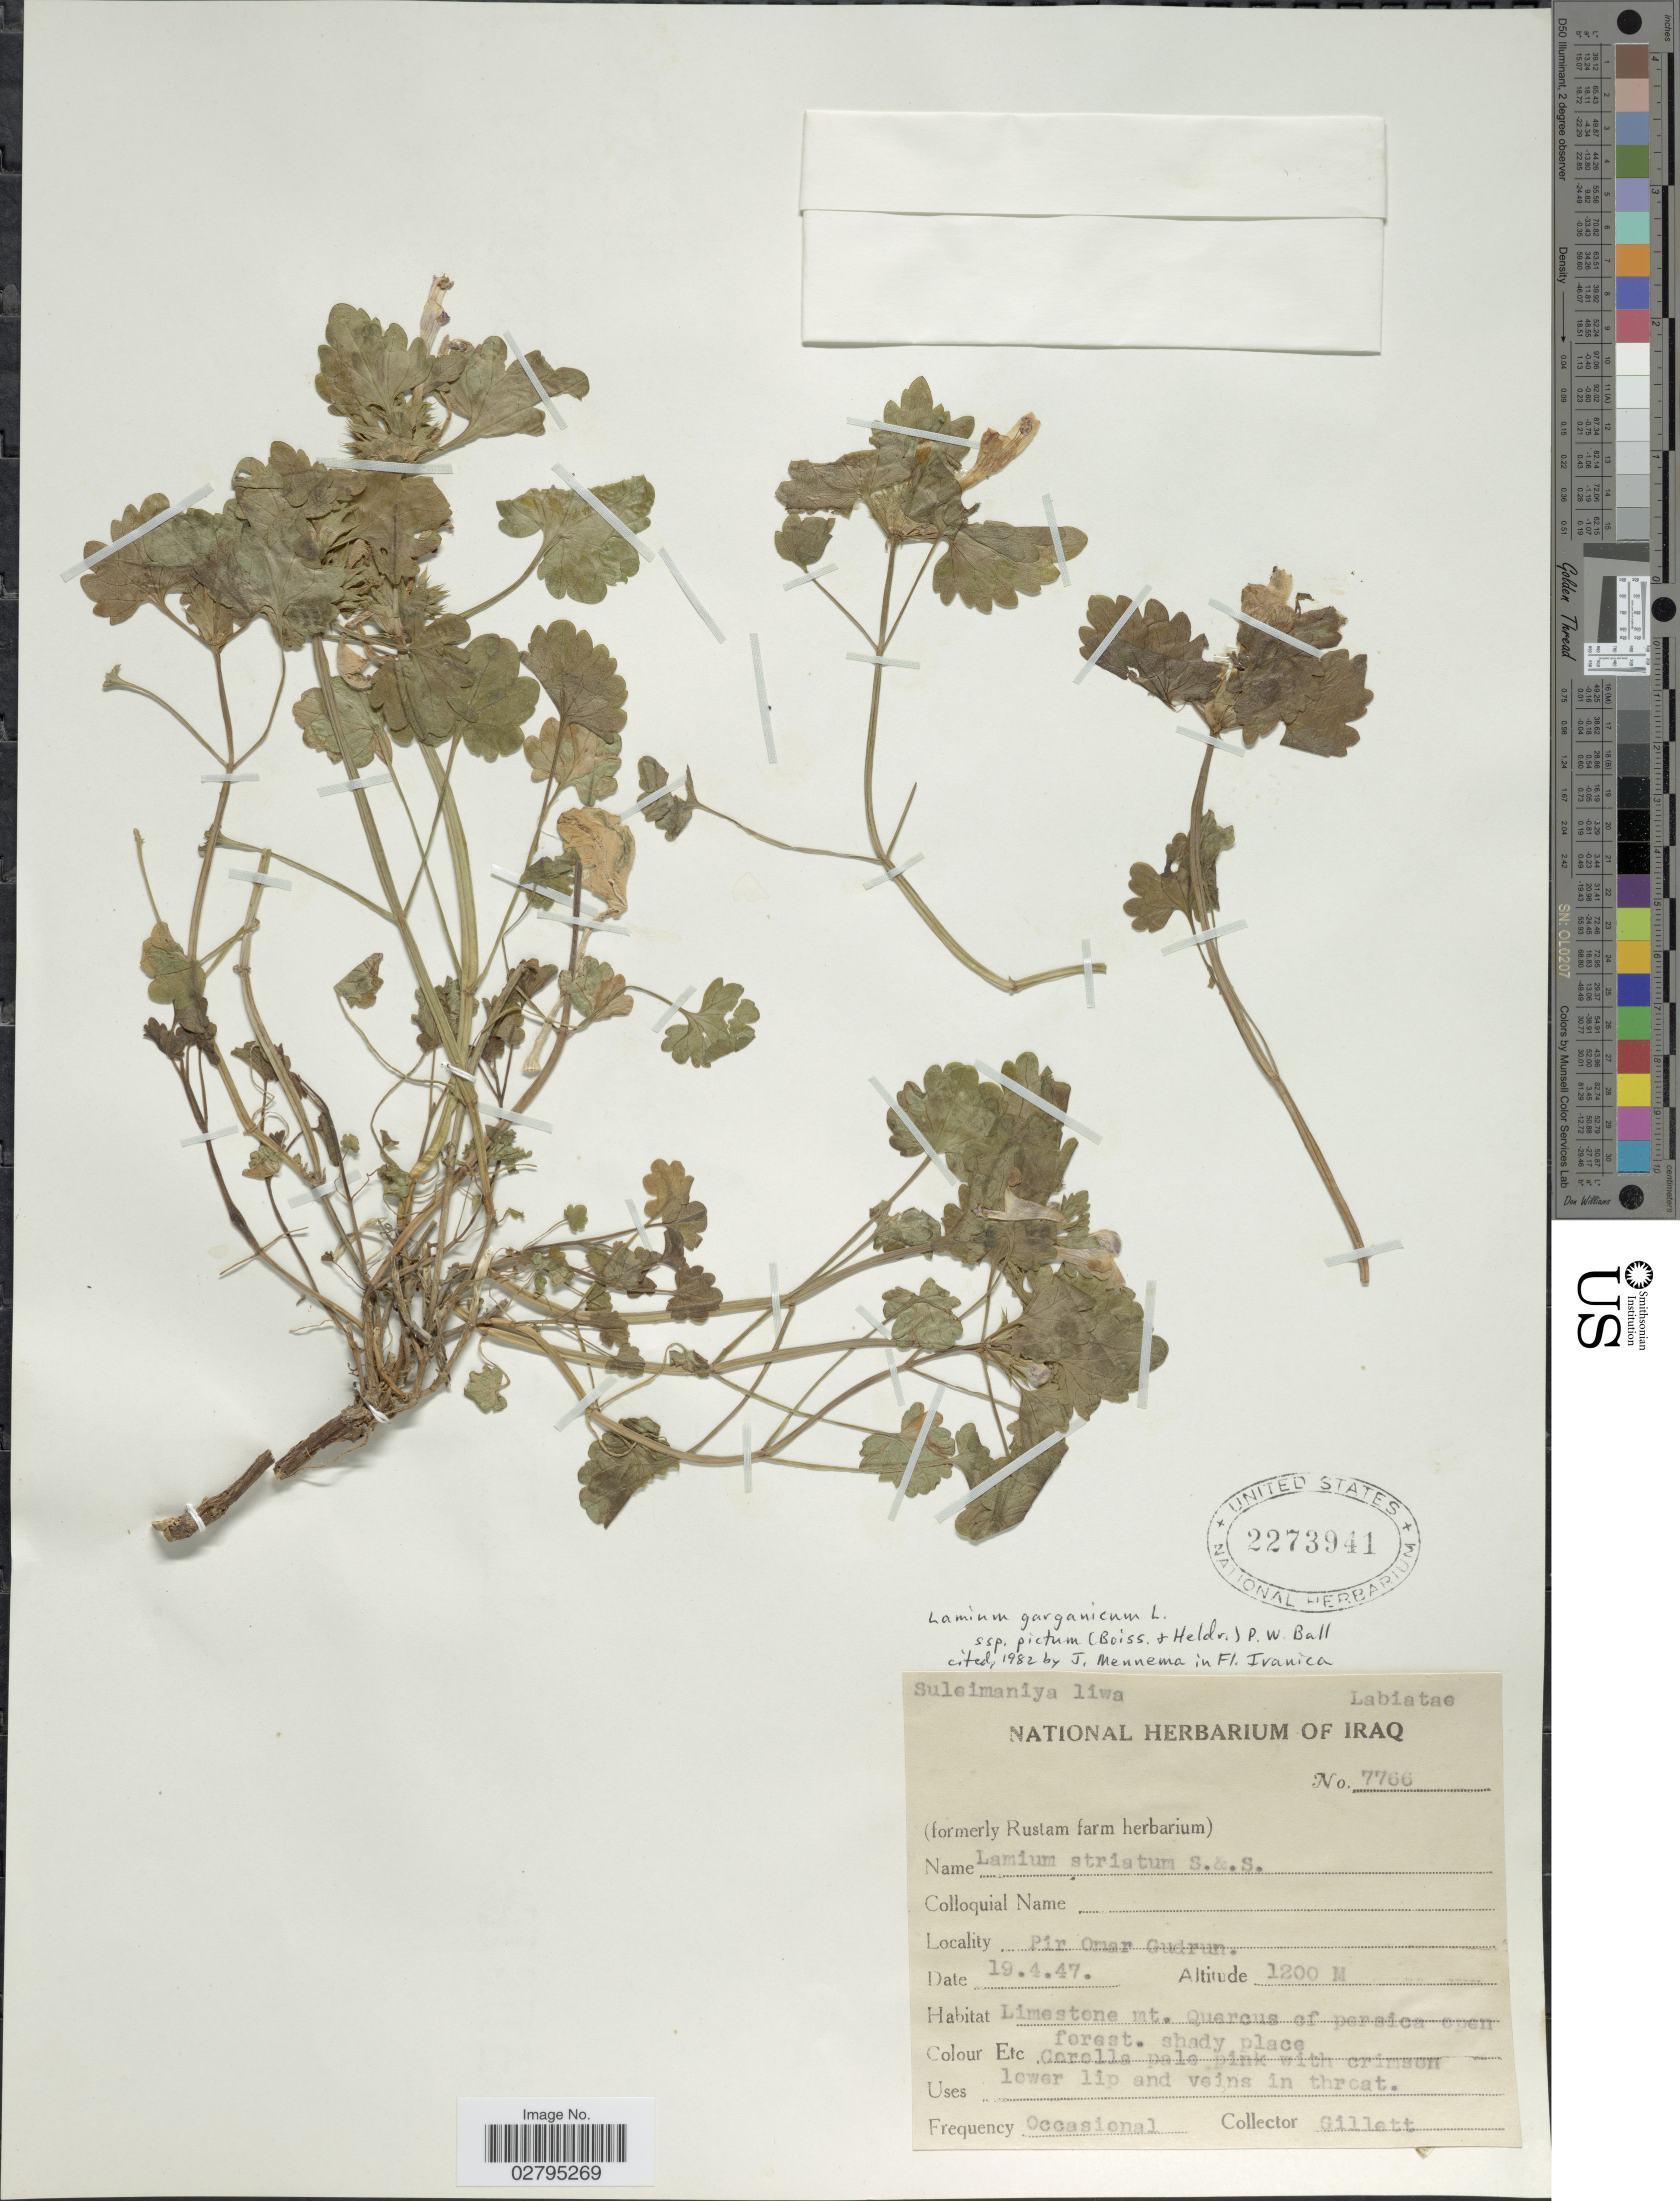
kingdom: Plantae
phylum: Tracheophyta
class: Magnoliopsida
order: Lamiales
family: Lamiaceae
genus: Lamium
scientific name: Lamium garganicum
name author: L.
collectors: Gillett, --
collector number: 7766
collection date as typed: Transcribed d/m/y: 19/4/47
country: Iraq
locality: Suleimaniya liwa, Pir Omar Gudrun.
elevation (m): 1200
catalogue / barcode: US 2273941